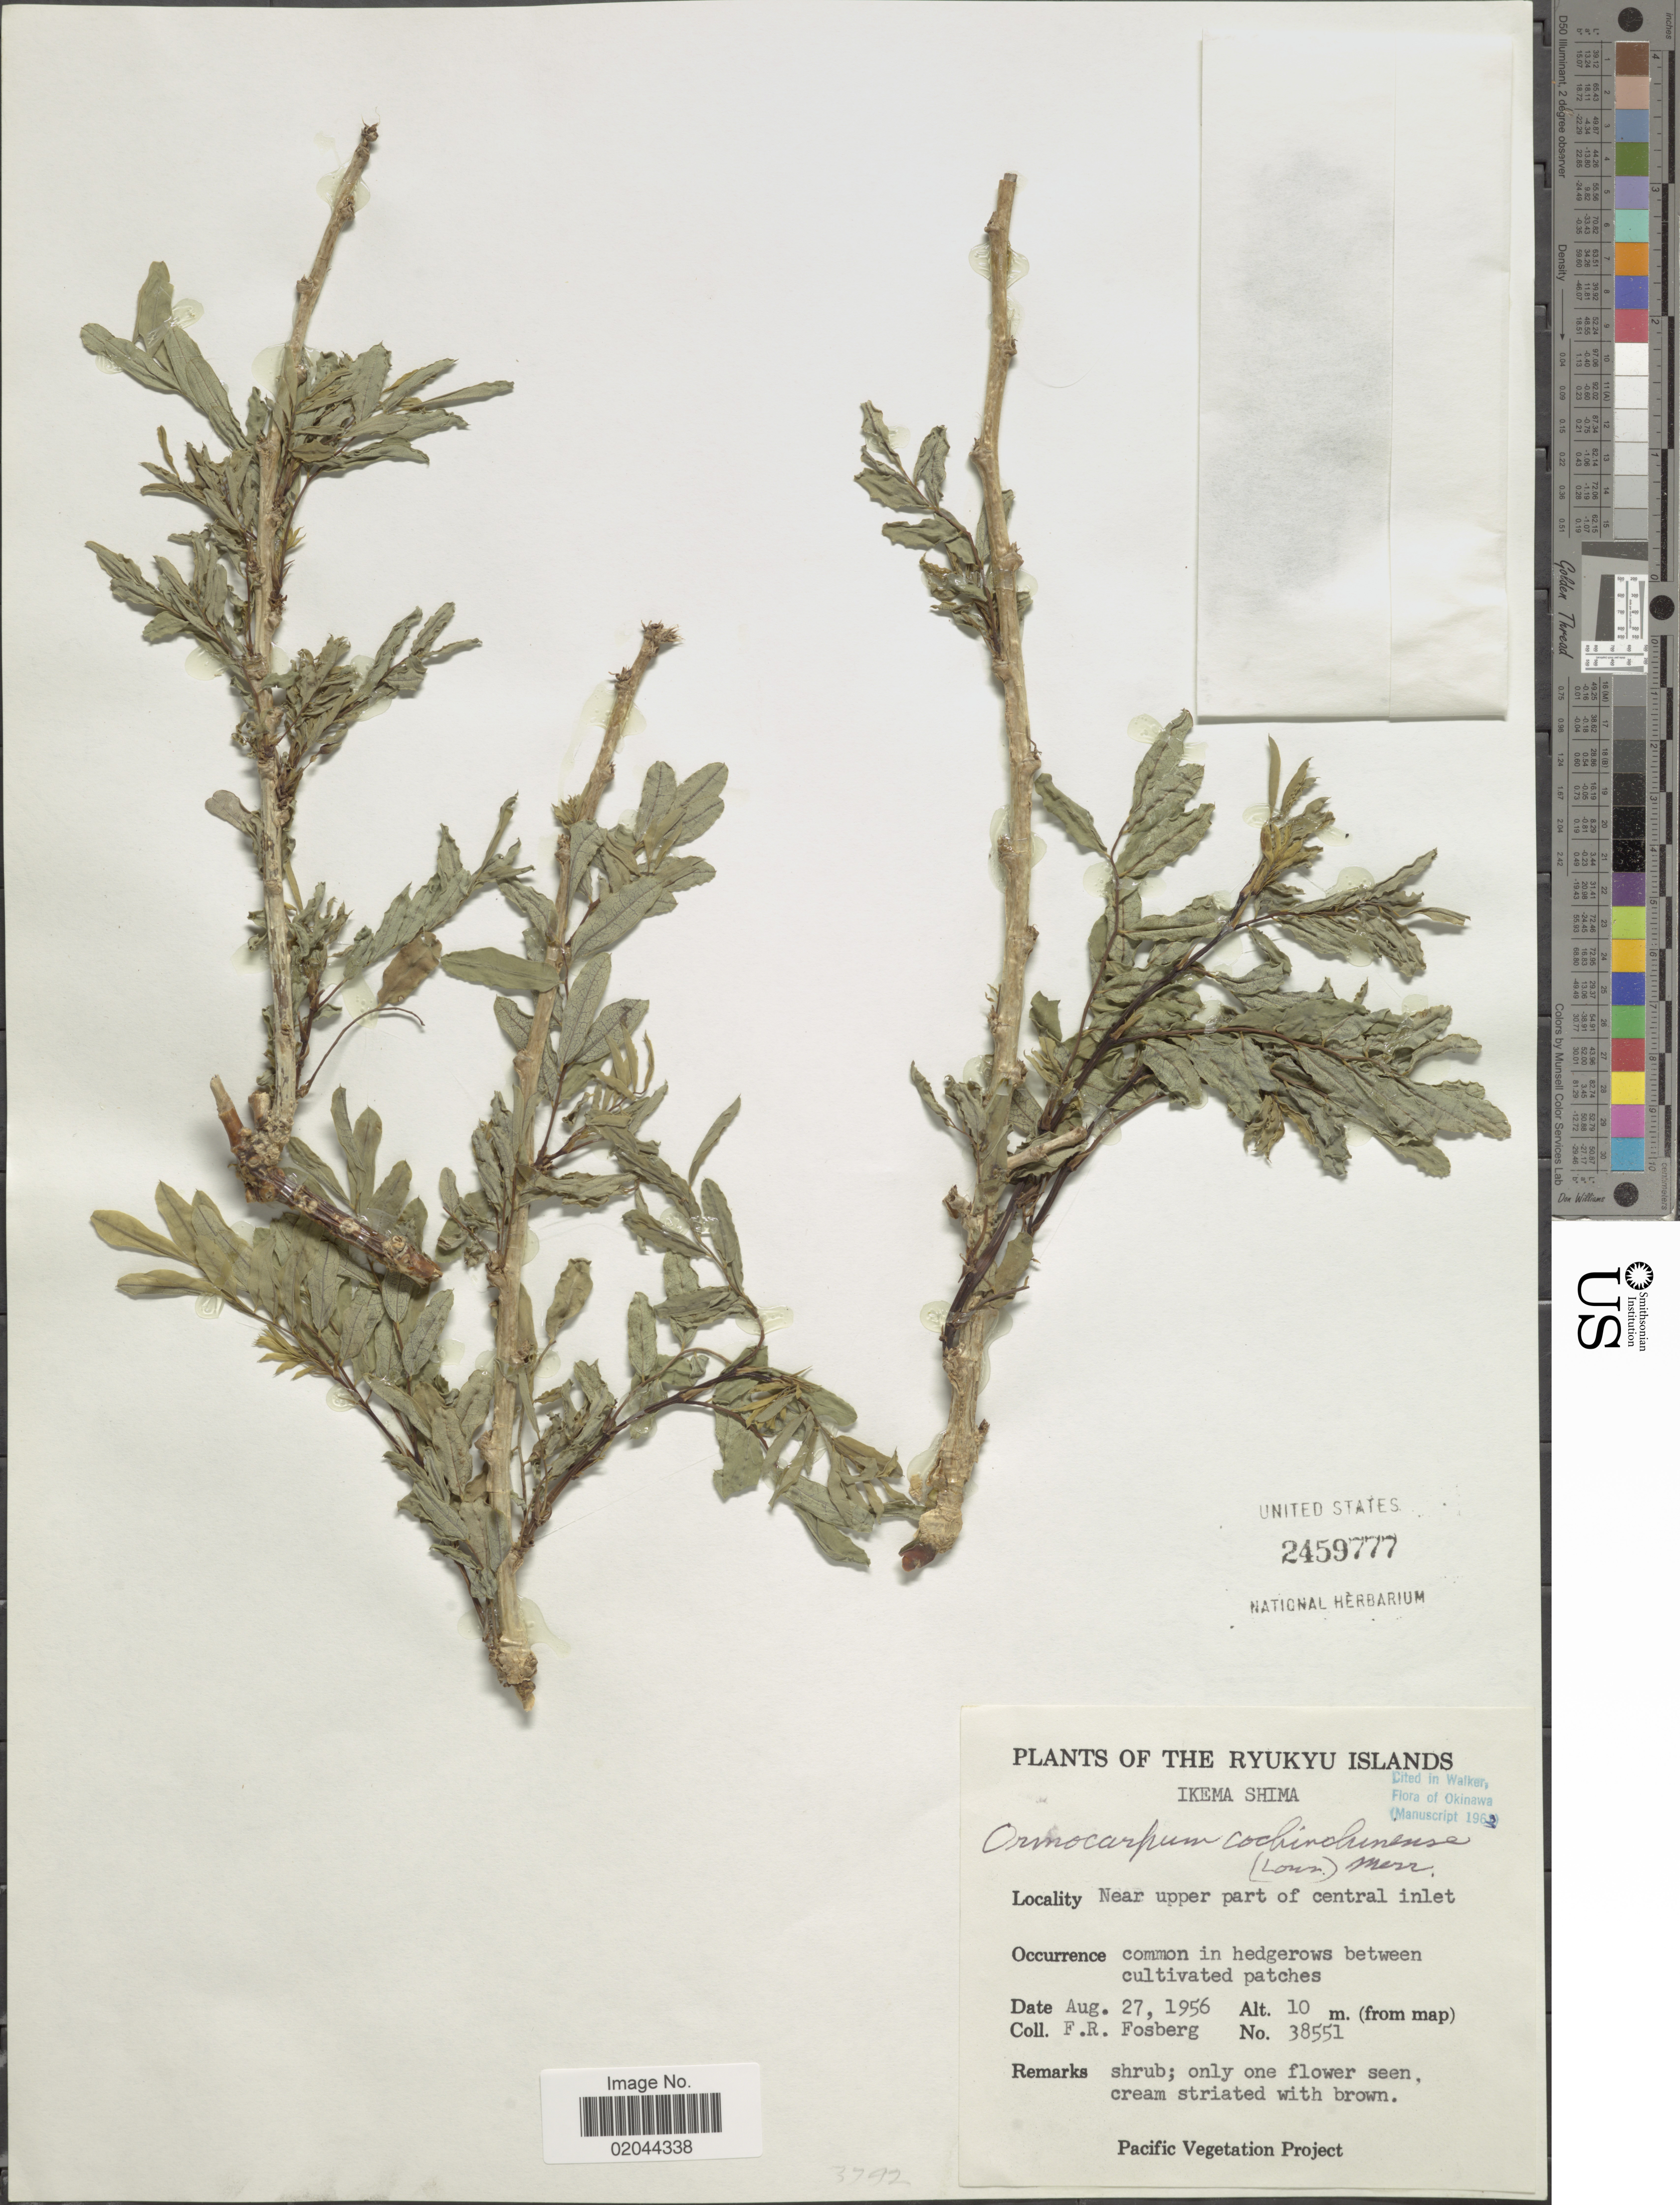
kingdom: Plantae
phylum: Tracheophyta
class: Magnoliopsida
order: Fabales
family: Fabaceae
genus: Ormocarpum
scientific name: Ormocarpum cochinchinense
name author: (Lour.) Merr.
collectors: F. R. Fosberg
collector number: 38551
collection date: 1956-08-27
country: Japan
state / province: Okinawa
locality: The Ryukyu Islands, Ikema Shima, near upper part of central inlet, common in hedgerows between cultivated patches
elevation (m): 10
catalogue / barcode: US 2459777